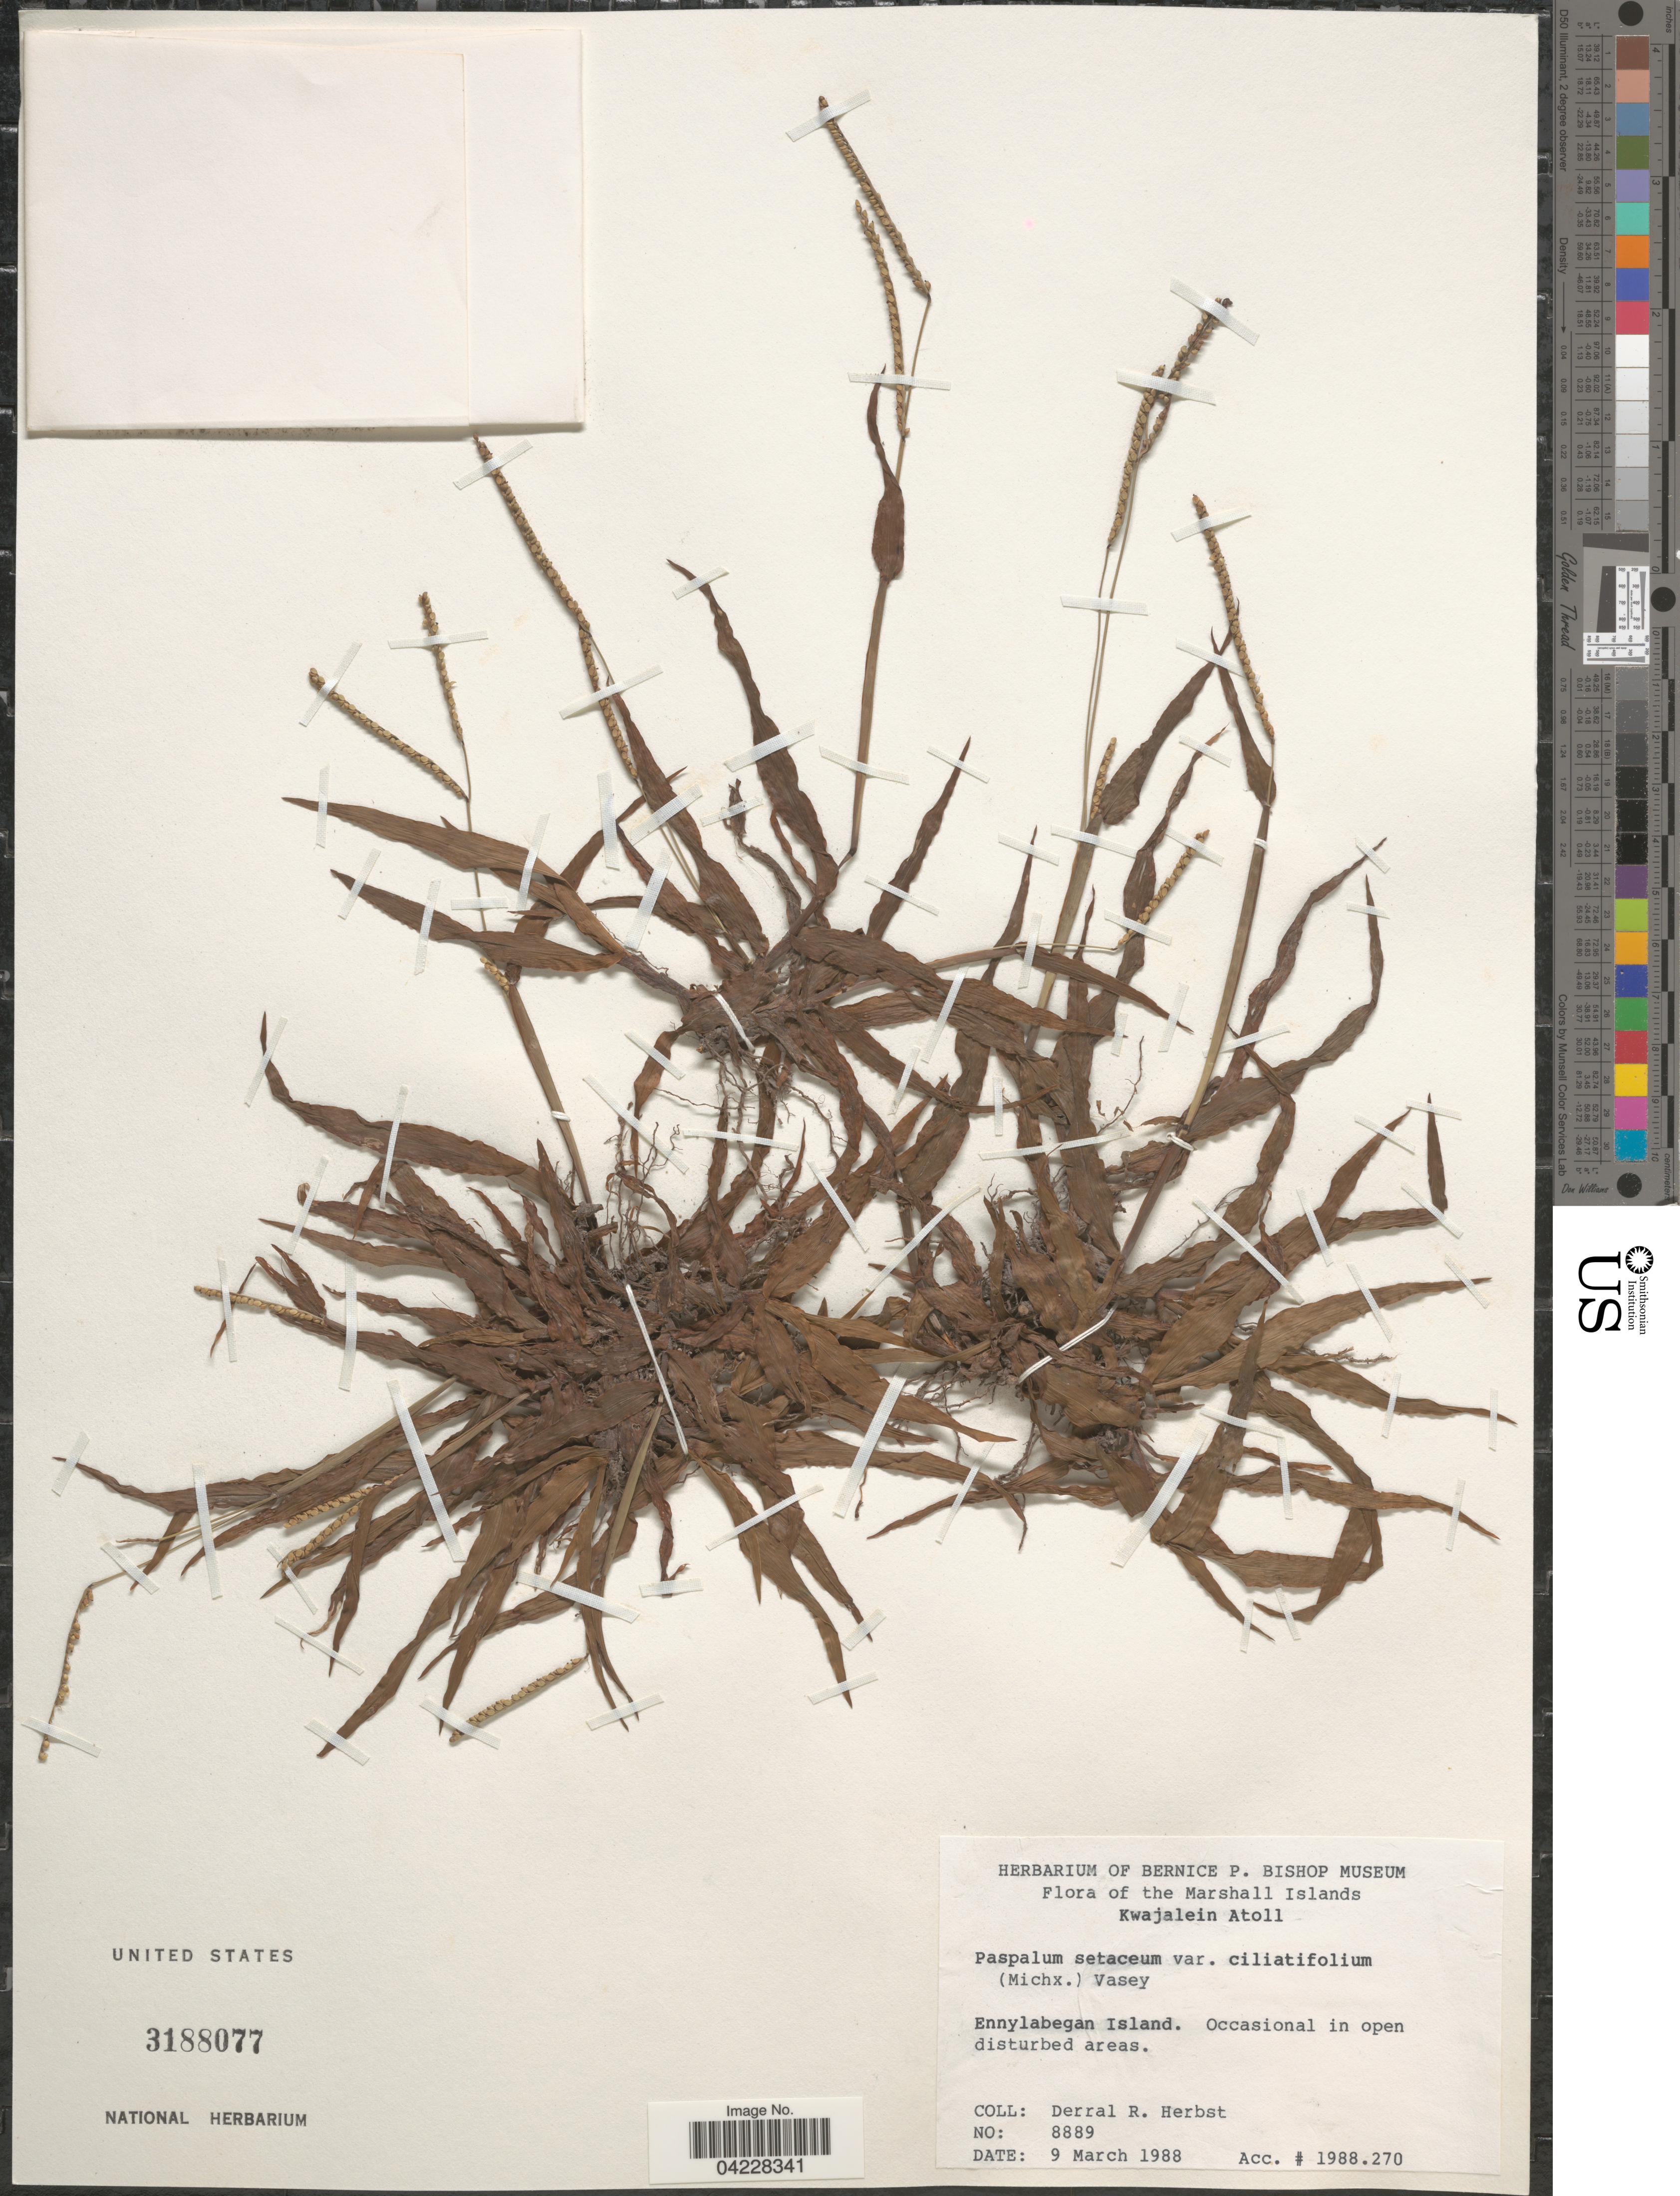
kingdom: Plantae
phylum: Tracheophyta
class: Liliopsida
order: Poales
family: Poaceae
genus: Paspalum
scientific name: Paspalum setaceum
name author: Michx.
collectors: D. R. Herbst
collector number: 8889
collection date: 1988-03-09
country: Marshall Islands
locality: Kwajalein Atoll. Ennylabegan Island. Occasional in open disturbed areas.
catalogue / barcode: US 3188077